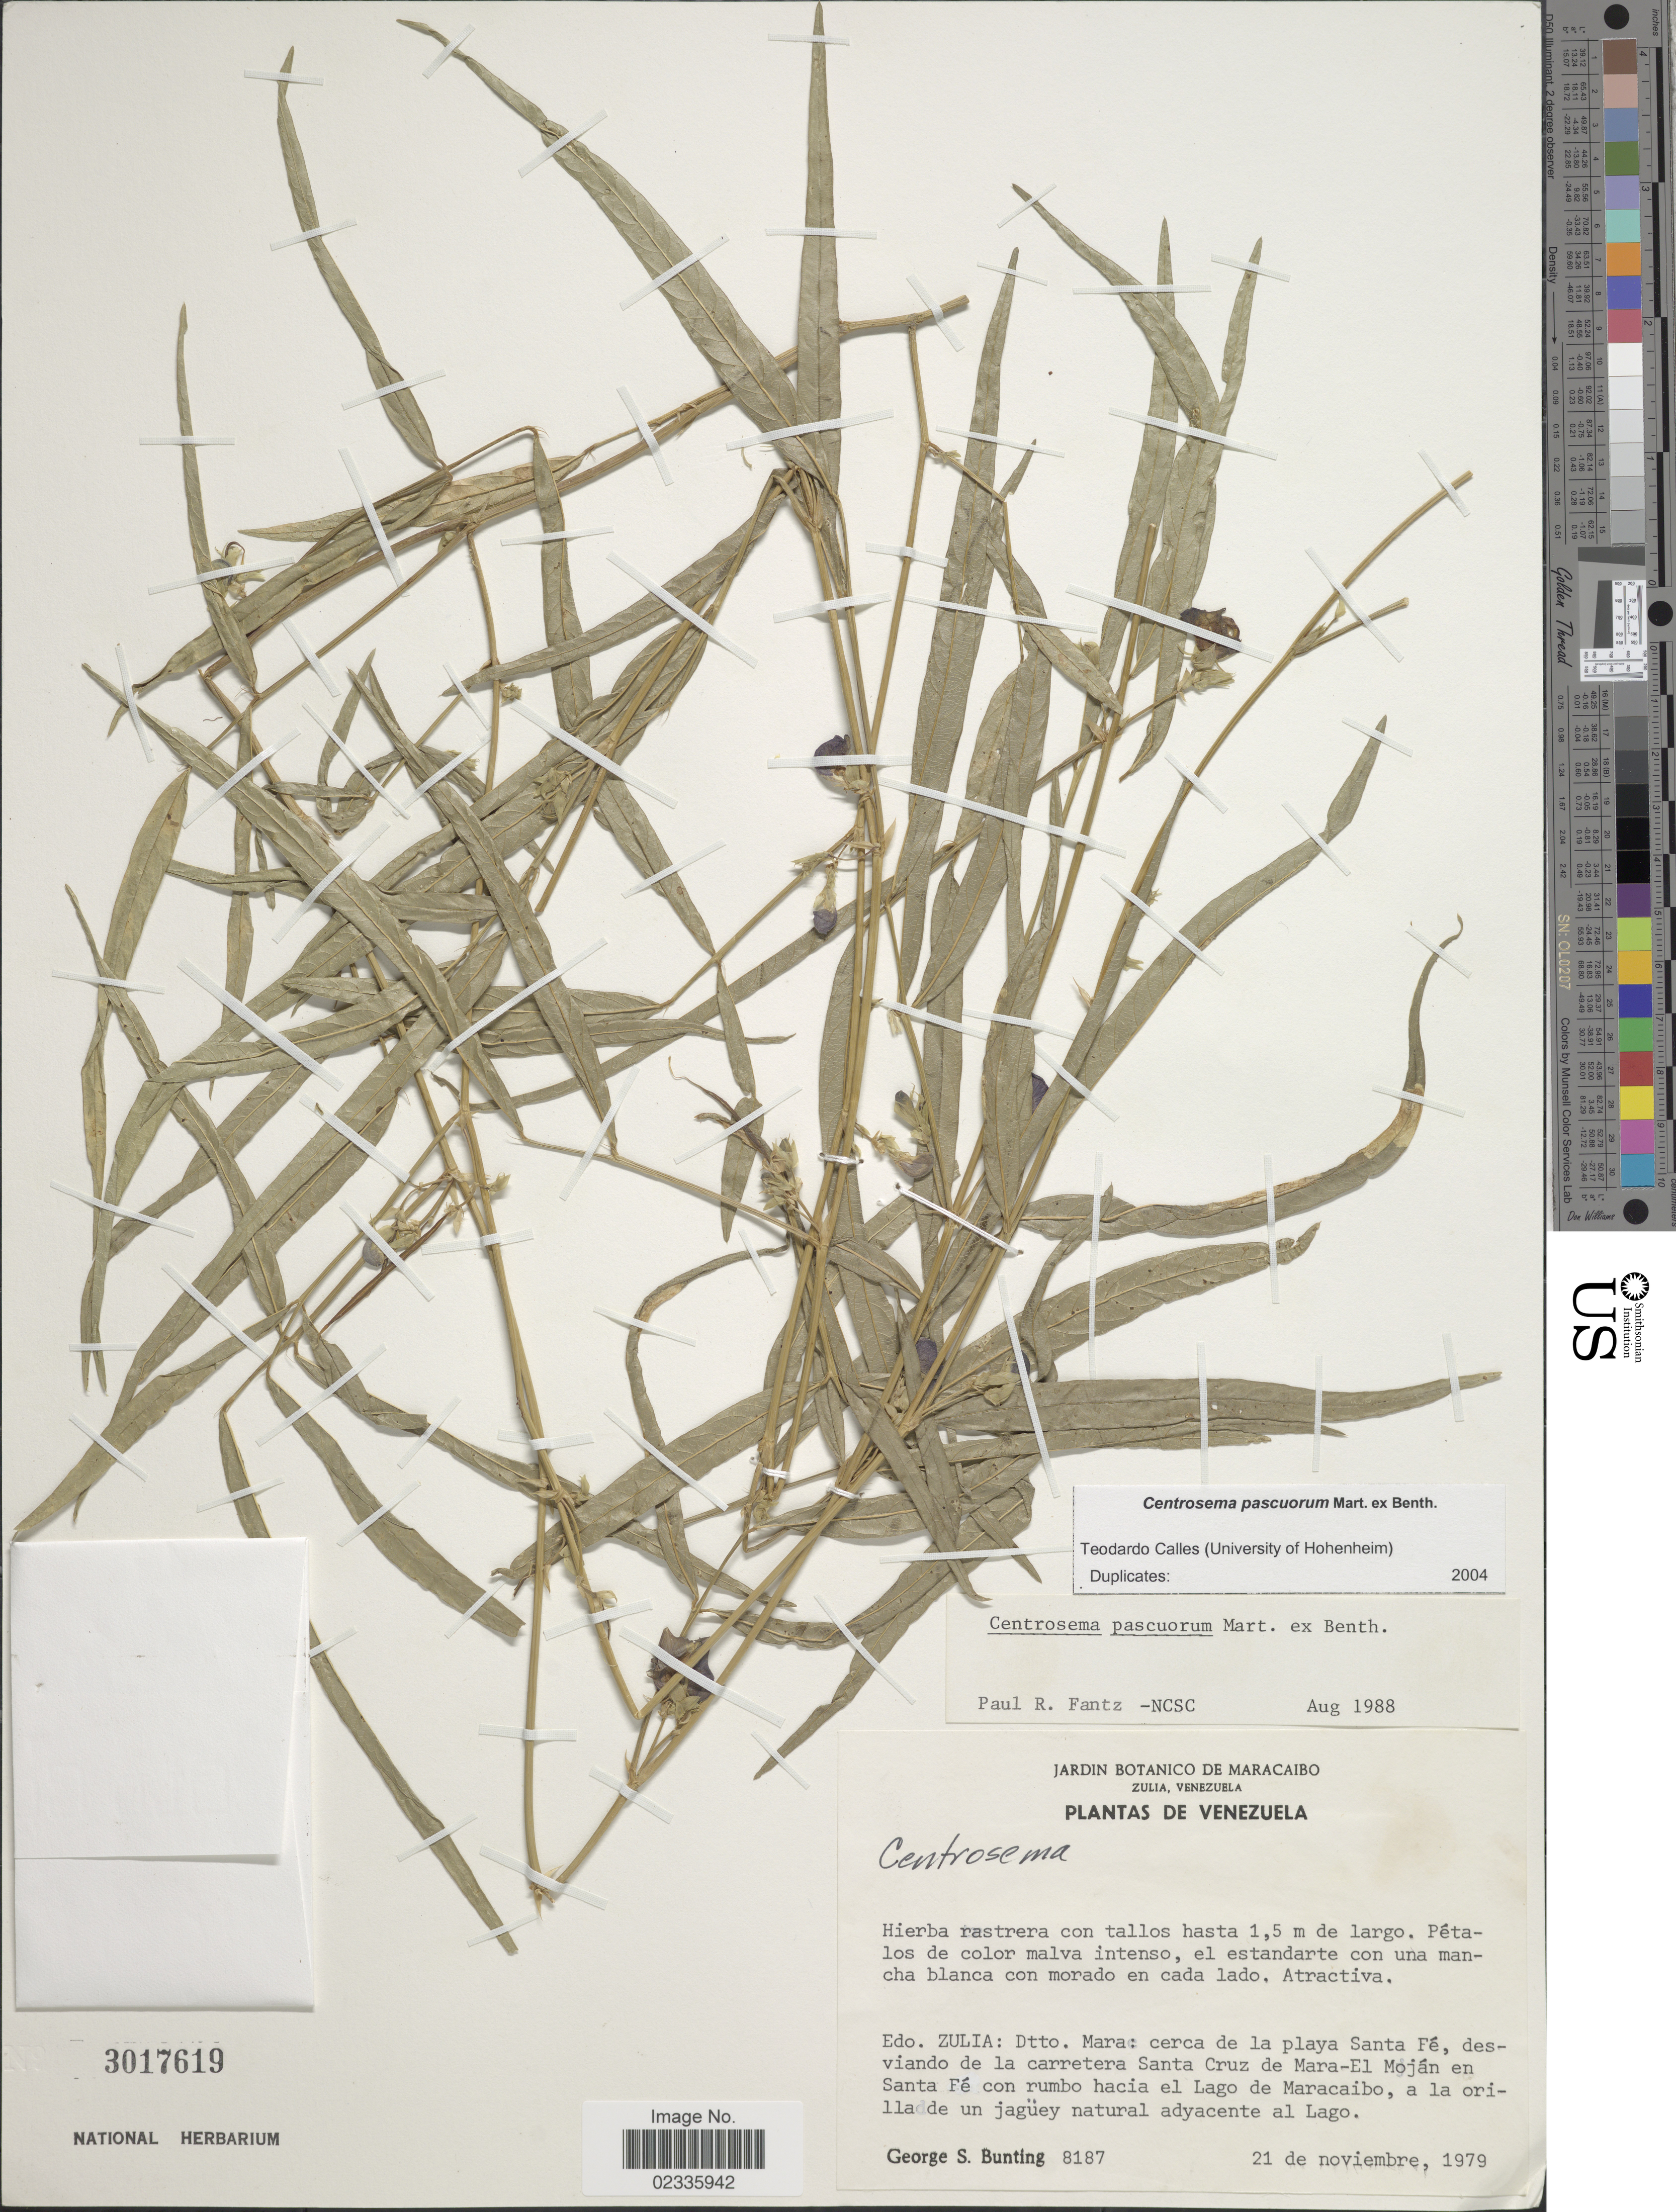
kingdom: Plantae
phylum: Tracheophyta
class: Magnoliopsida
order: Fabales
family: Fabaceae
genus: Centrosema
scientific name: Centrosema pascuorum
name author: Benth.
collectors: G. S. Bunting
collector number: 8187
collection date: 1979-11-21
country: Venezuela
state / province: Zulia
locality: Dtto. Mara: cerca de la playa Santa Fé, desviando de la carretera Santa Cruz de Mara-el Moján en Santa Fé con rumbo hacia el Lago de Maracaibo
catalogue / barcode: US 3017619